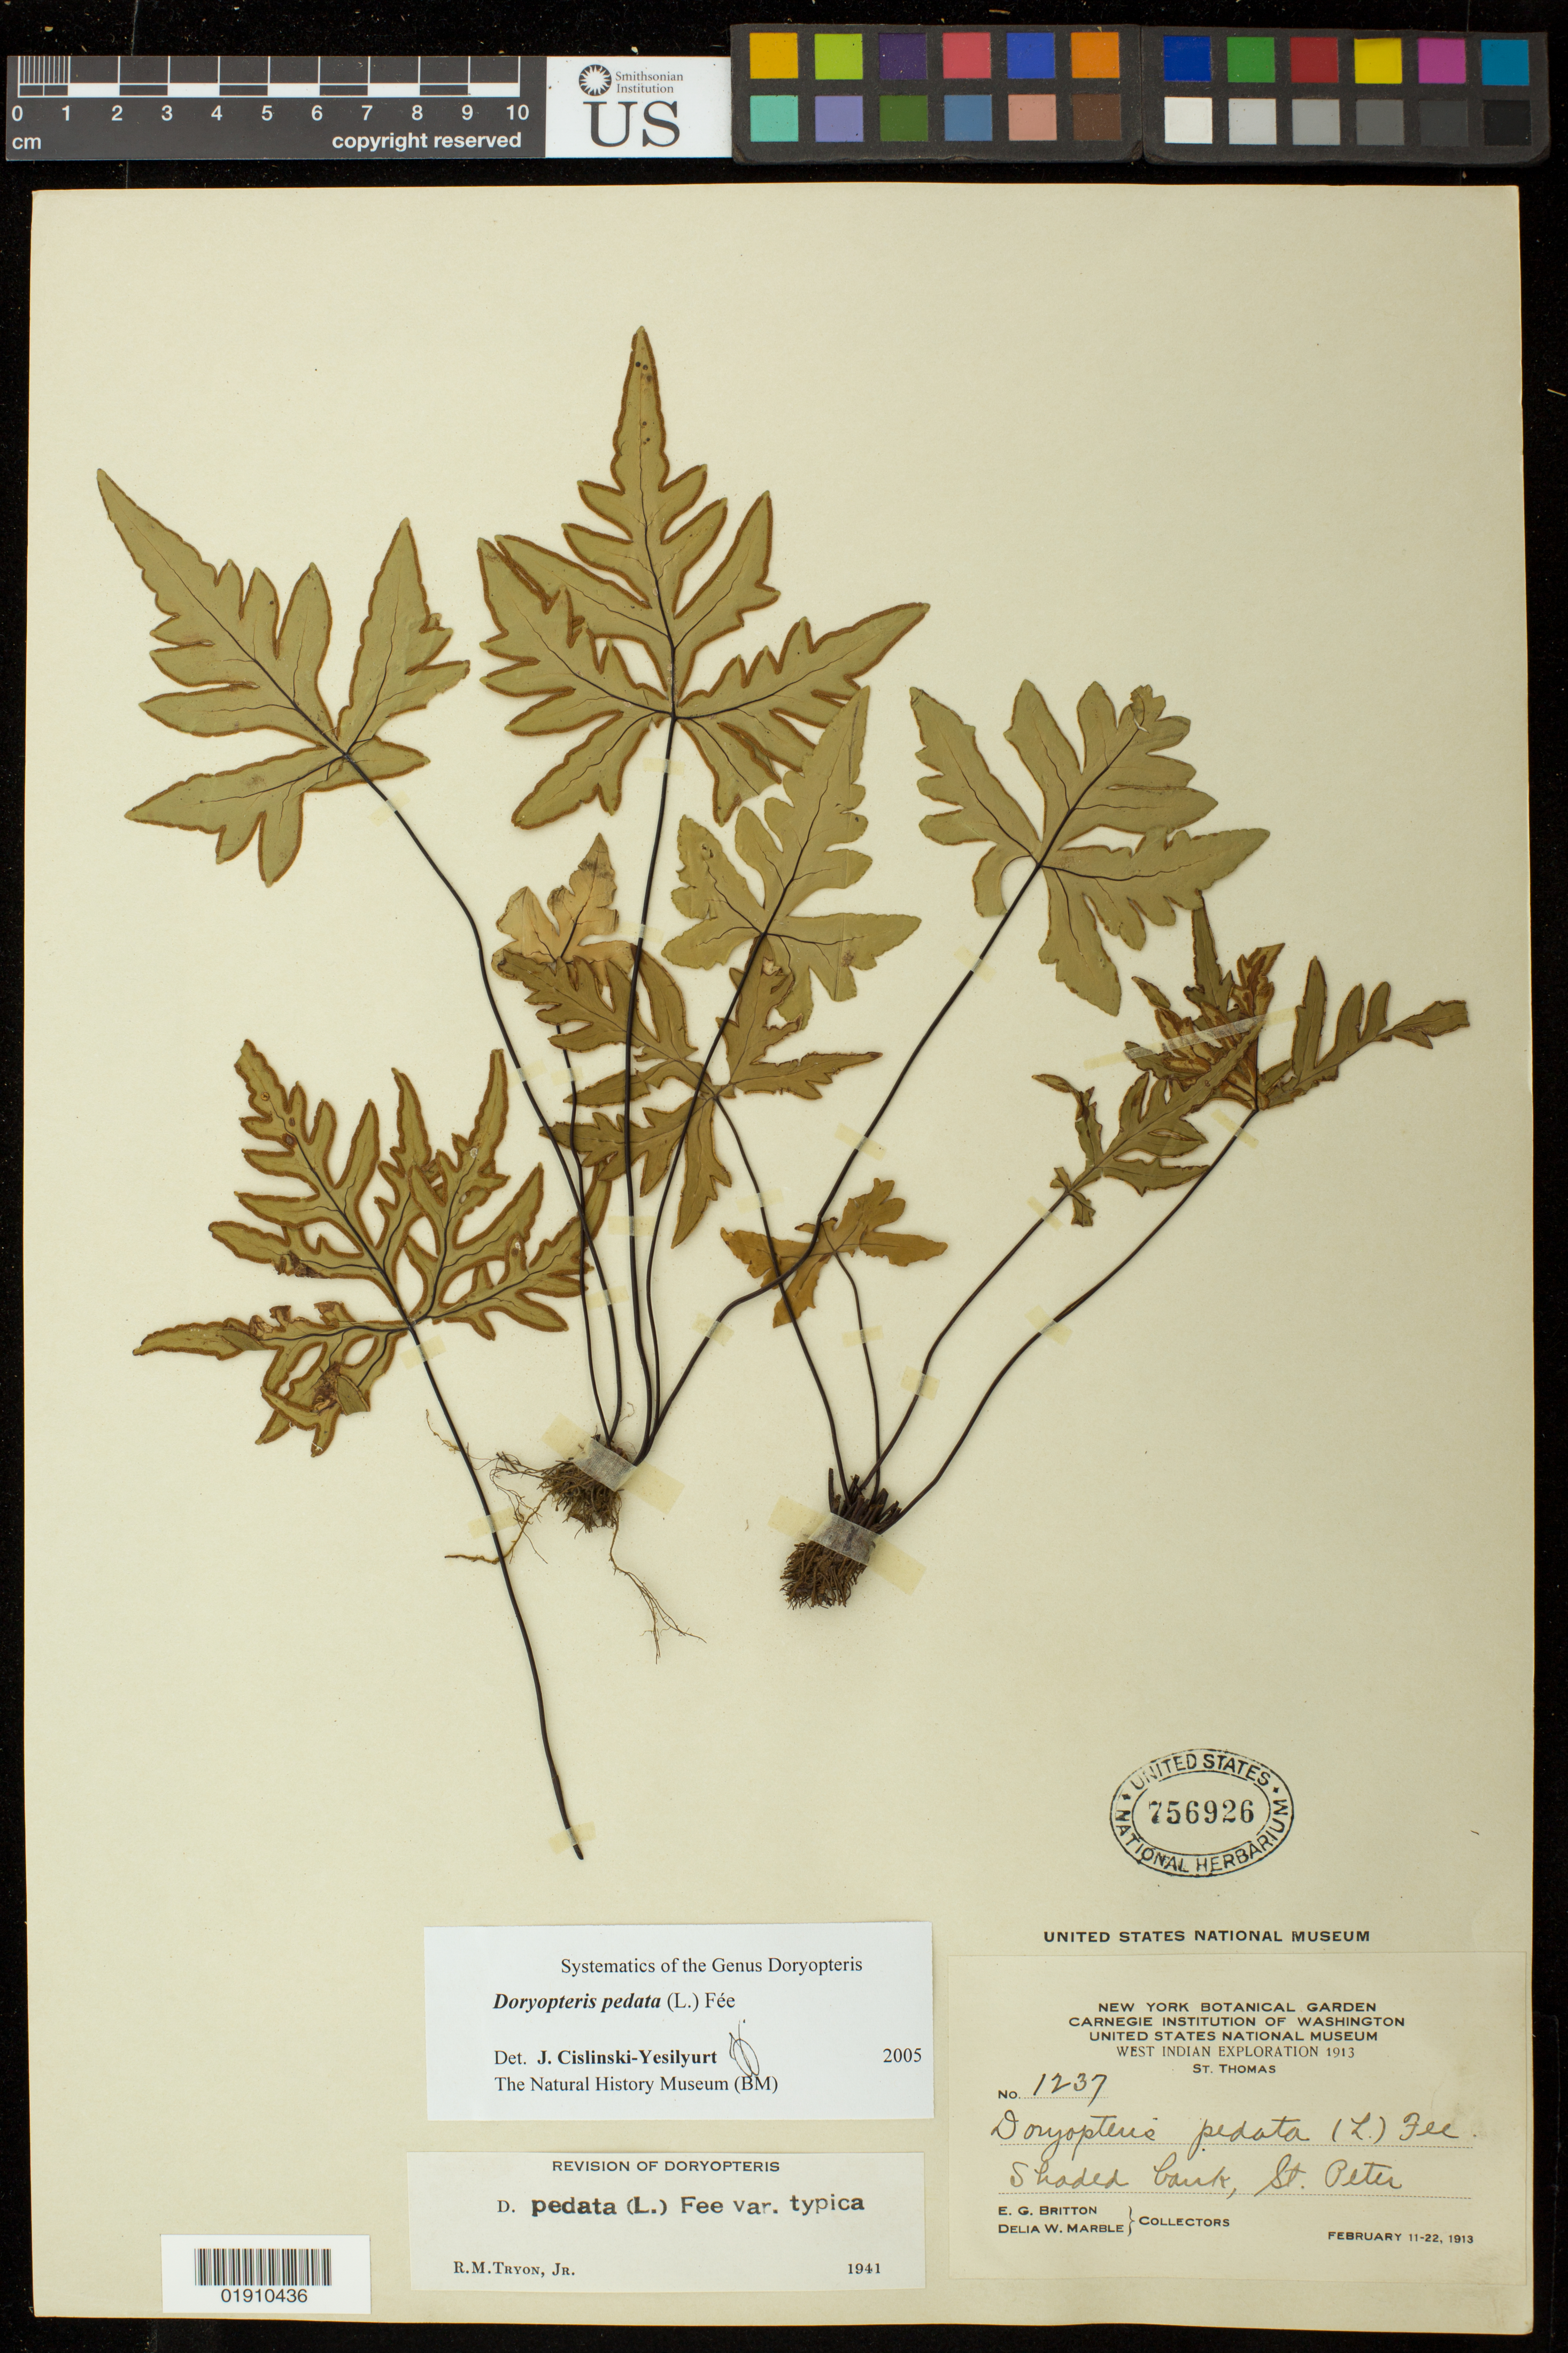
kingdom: Plantae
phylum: Tracheophyta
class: Polypodiopsida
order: Polypodiales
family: Pteridaceae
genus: Doryopteris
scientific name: Doryopteris pedata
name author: (L.) Fée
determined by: Cislinski-Yesilyurt, J.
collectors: E. G. Britton & D. W. Marble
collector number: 1237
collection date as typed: February 11-22, 1913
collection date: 1913-02-11/1913-02-22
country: Jamaica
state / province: Saint Thomas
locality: St. Thomas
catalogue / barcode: US 756926